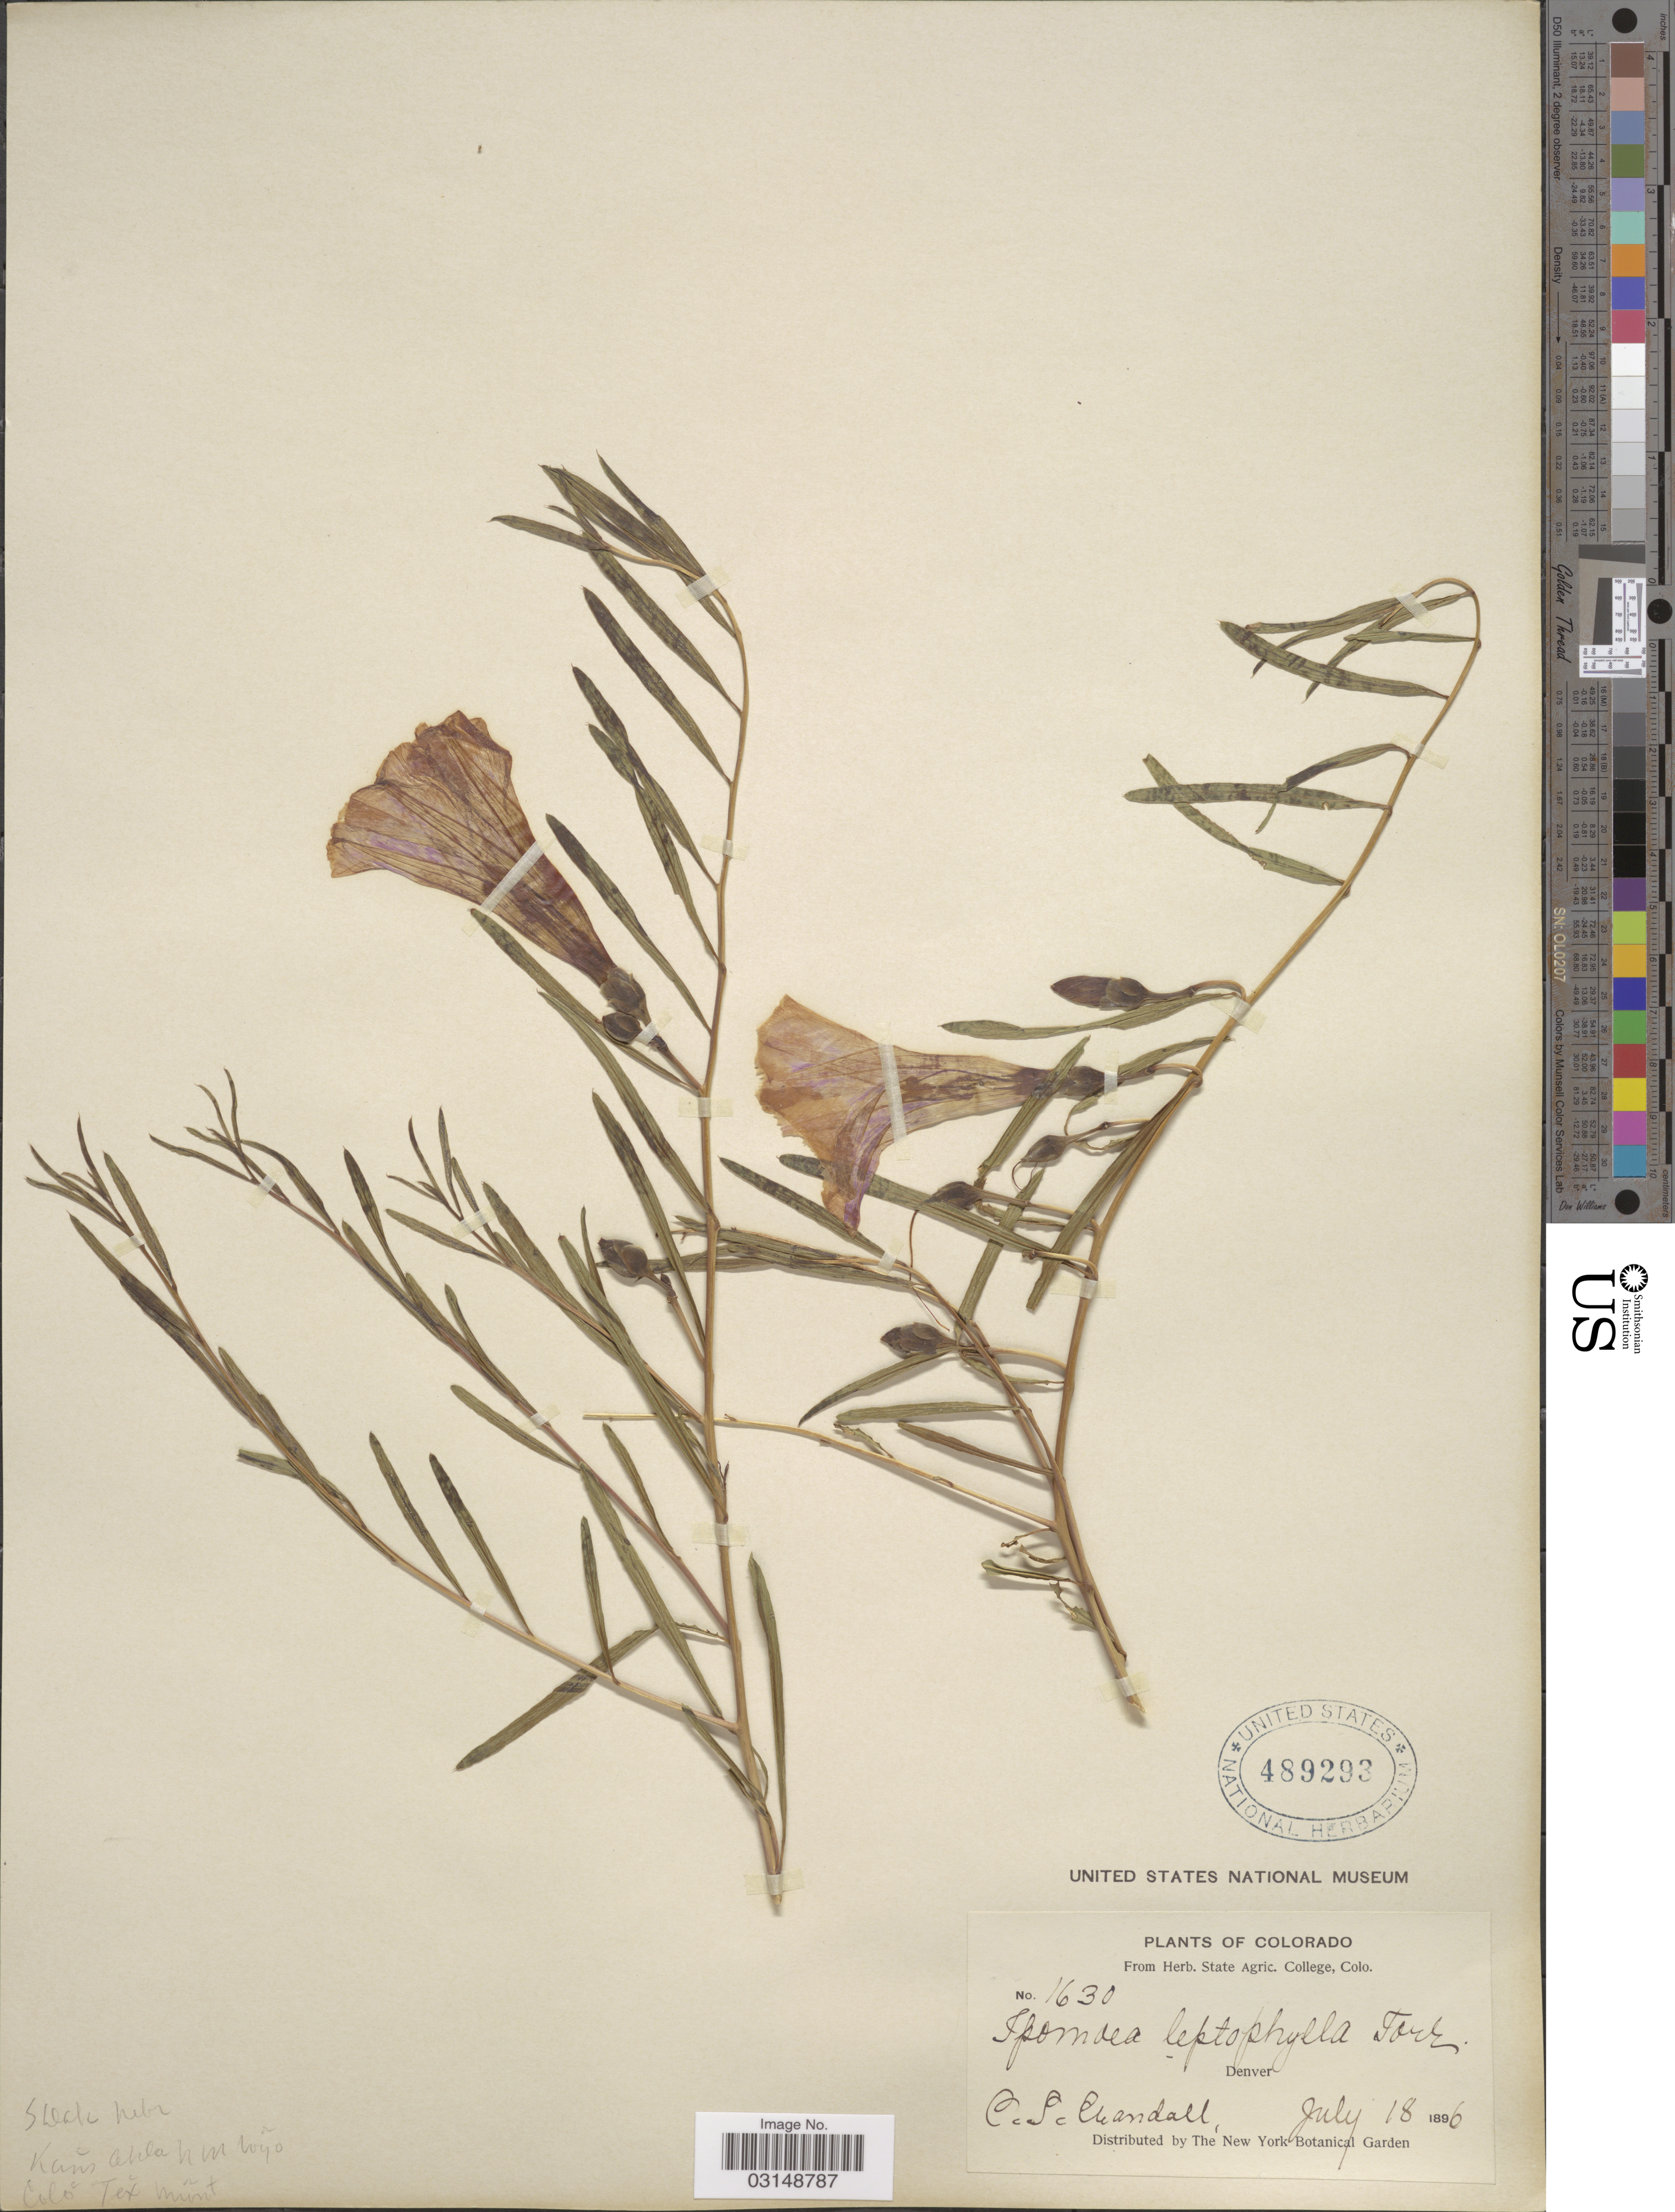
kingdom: Plantae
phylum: Tracheophyta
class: Magnoliopsida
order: Solanales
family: Convolvulaceae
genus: Ipomoea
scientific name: Ipomoea leptophylla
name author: Torr.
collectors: C. Crandall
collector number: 1630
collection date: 1896-07-18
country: United States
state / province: Colorado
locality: Denver.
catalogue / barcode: US 489293